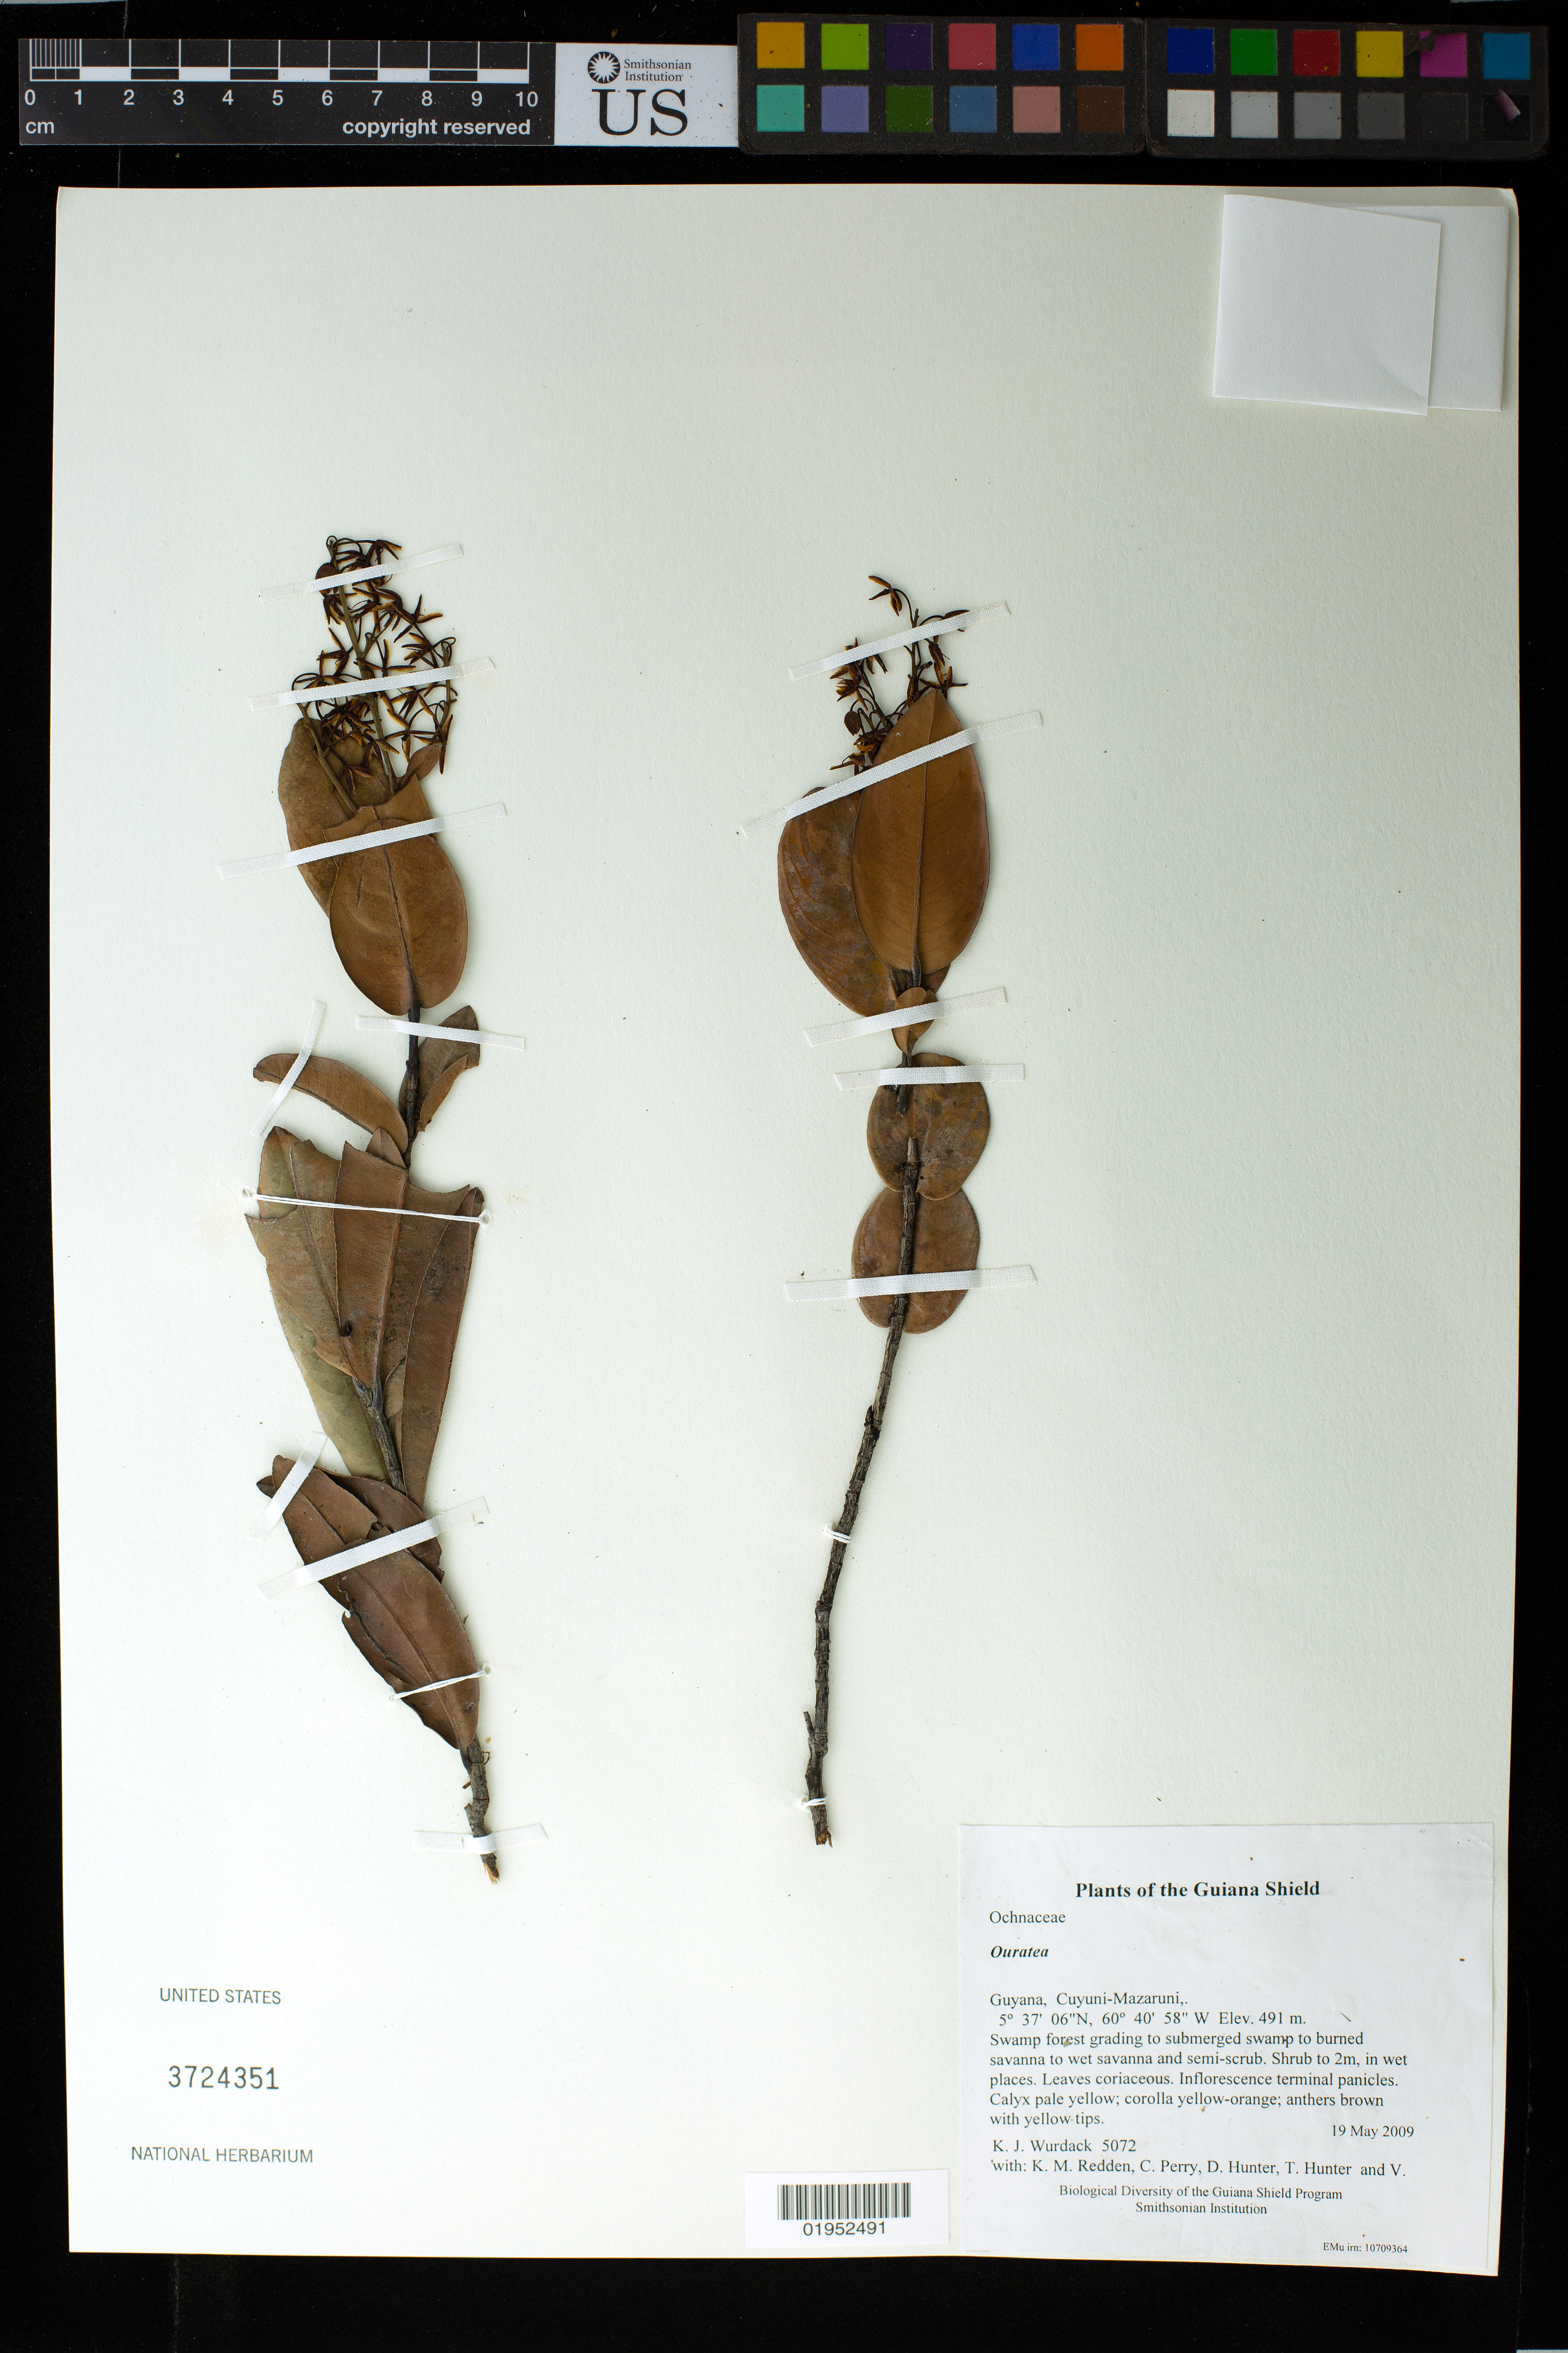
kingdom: Plantae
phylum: Tracheophyta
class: Magnoliopsida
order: Malpighiales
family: Ochnaceae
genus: Ouratea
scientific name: Ouratea sp.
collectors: K. Wurdack, K. M. Redden, C. Perry, D. Hunter, T. Hunter & V. Roland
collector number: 5072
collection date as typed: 19 May 2009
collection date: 2009-05-19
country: Guyana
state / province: Cuyuni-Mazaruni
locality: Kato River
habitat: Swamp forest grading to submerged swamp to burned savanna to wet savanna and semi-scrub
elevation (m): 491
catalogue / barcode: US 3724351